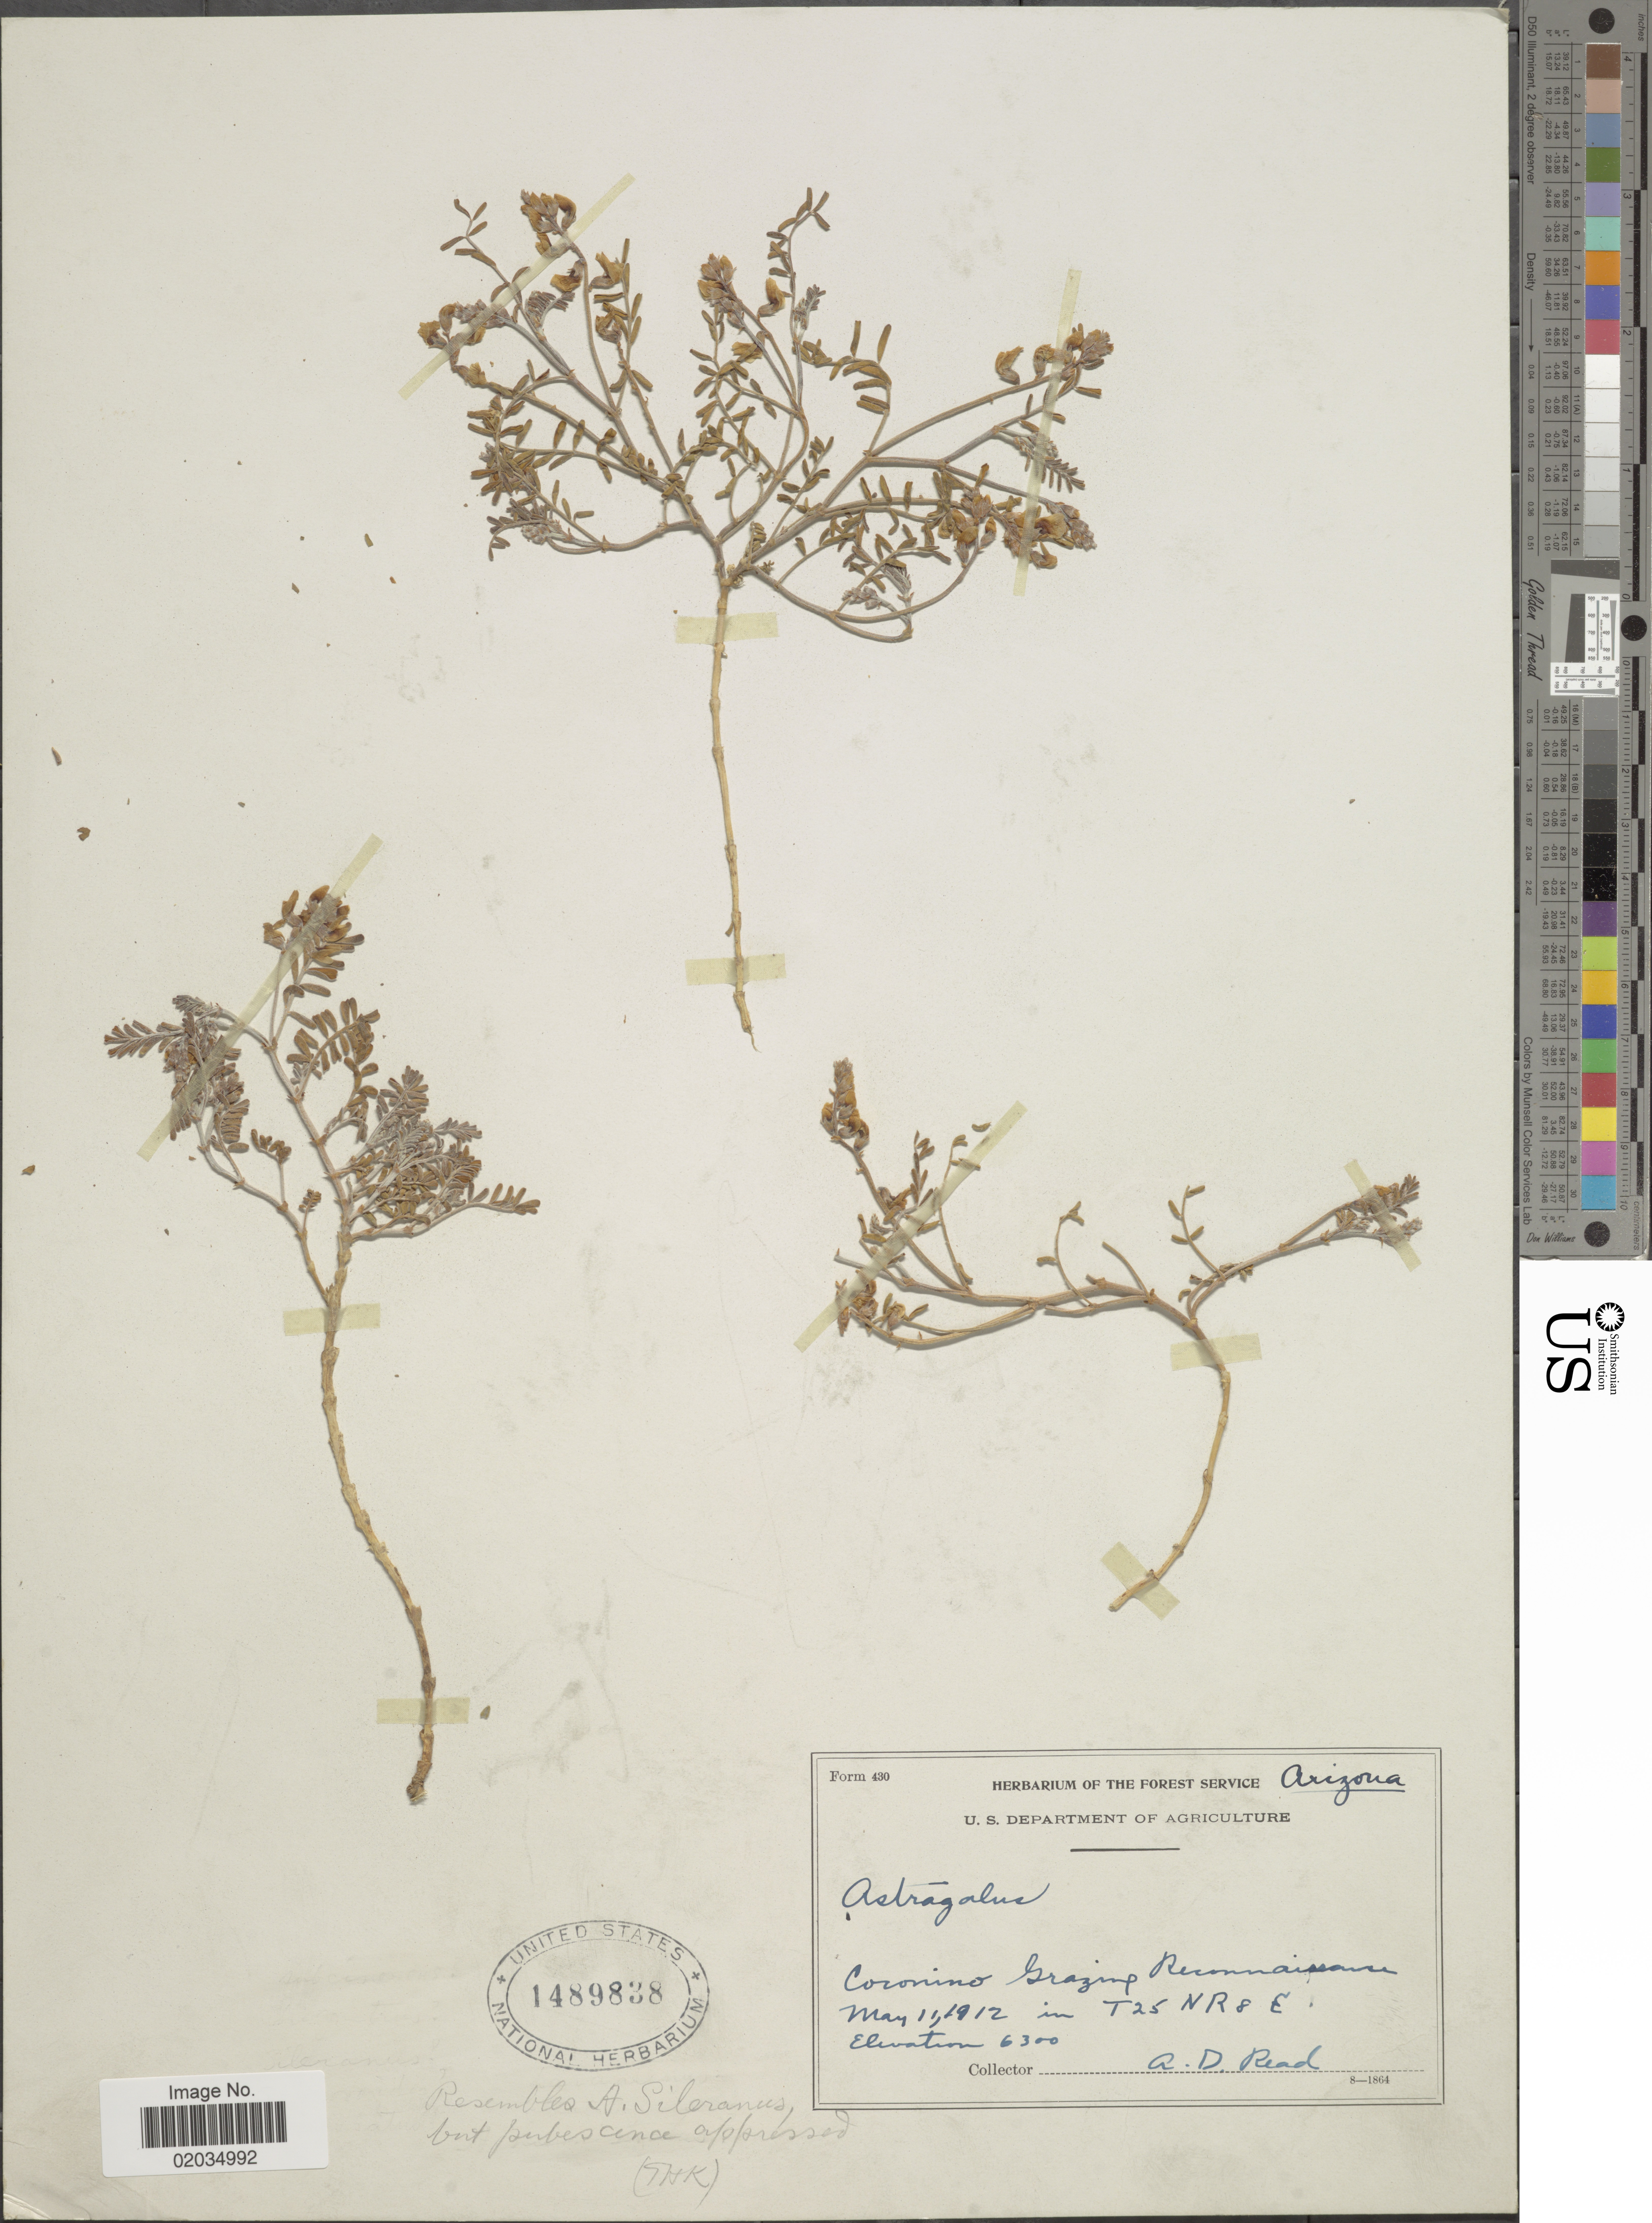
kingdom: Plantae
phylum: Tracheophyta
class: Magnoliopsida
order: Fabales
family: Fabaceae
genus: Astragalus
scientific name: Astragalus subcinereus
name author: A. Gray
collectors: A. D. Read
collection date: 1912-05-11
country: United States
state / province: Arizona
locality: Coronino Grazing Reconnaissance T25N R8E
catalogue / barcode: US 1489838